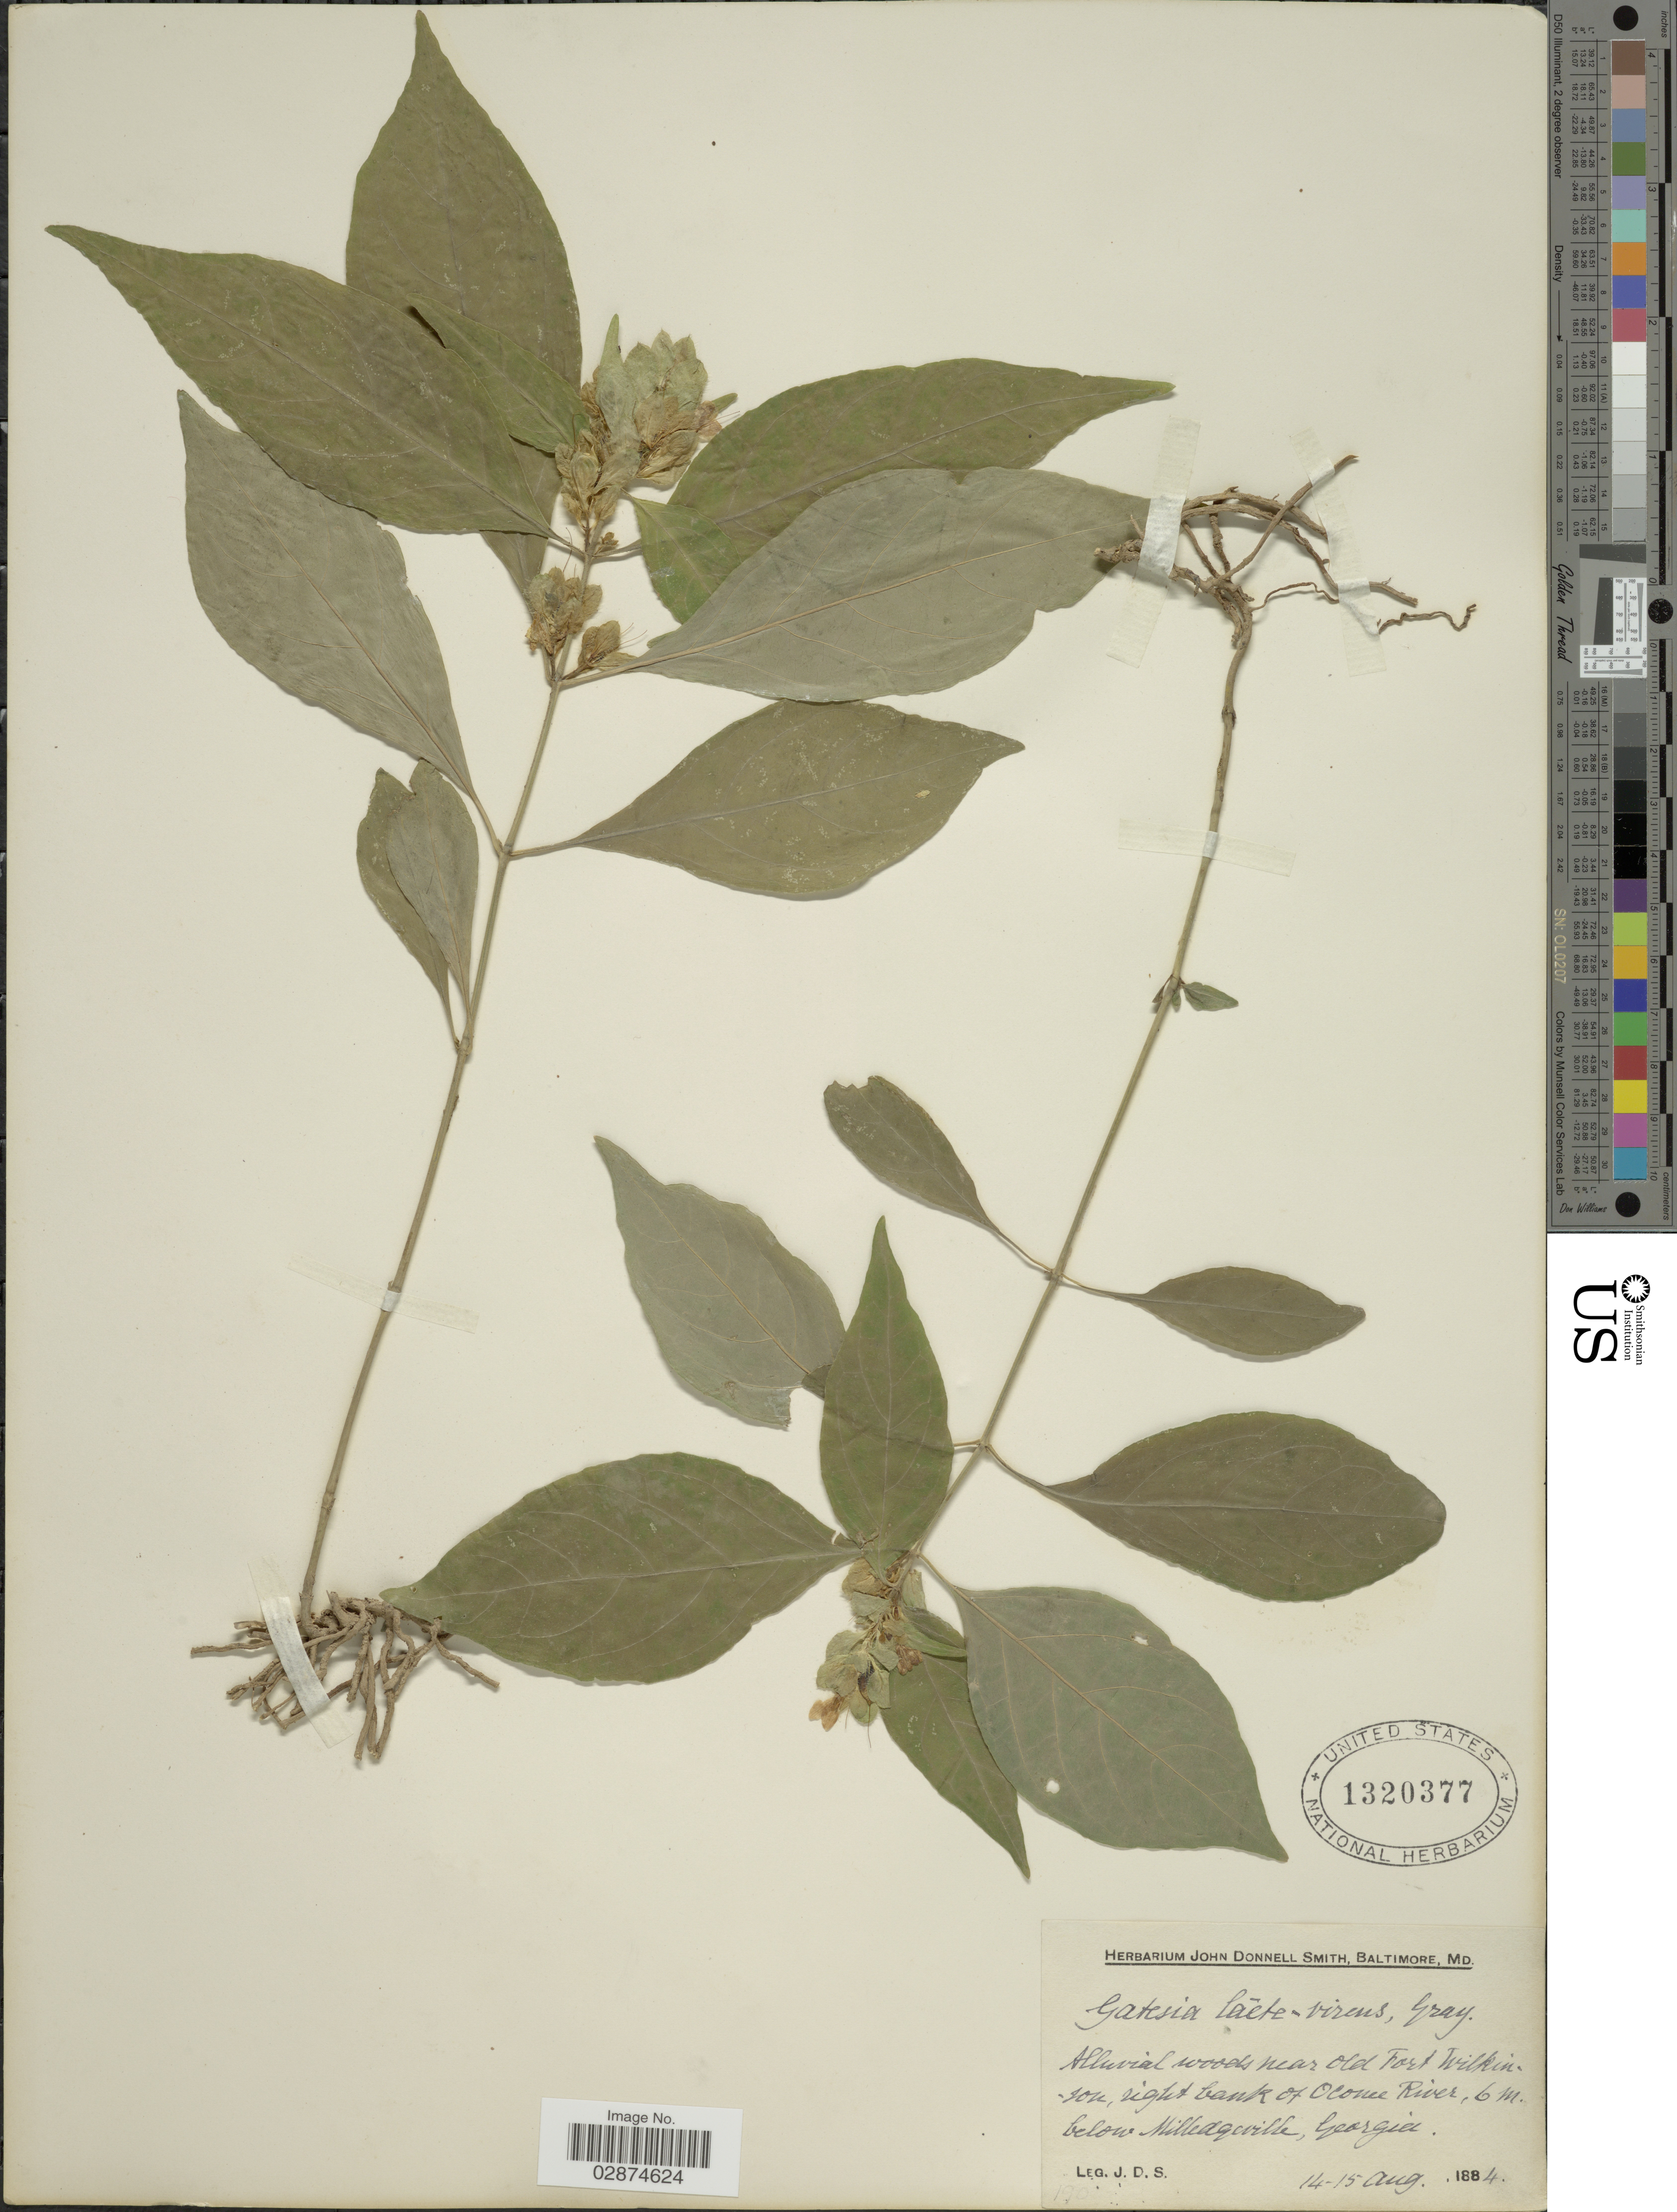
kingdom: Plantae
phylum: Tracheophyta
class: Magnoliopsida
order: Lamiales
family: Acanthaceae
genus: Yeatesia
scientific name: Yeatesia viridiflora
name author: (Nees) Small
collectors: J. Donnell Smith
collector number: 190*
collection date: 1884-08-14/1884-08-15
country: United States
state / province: Georgia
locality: Near old Fort Wilkinson, right bank of Oconee River, 6 m. below Milledgeville.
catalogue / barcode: US 1320377